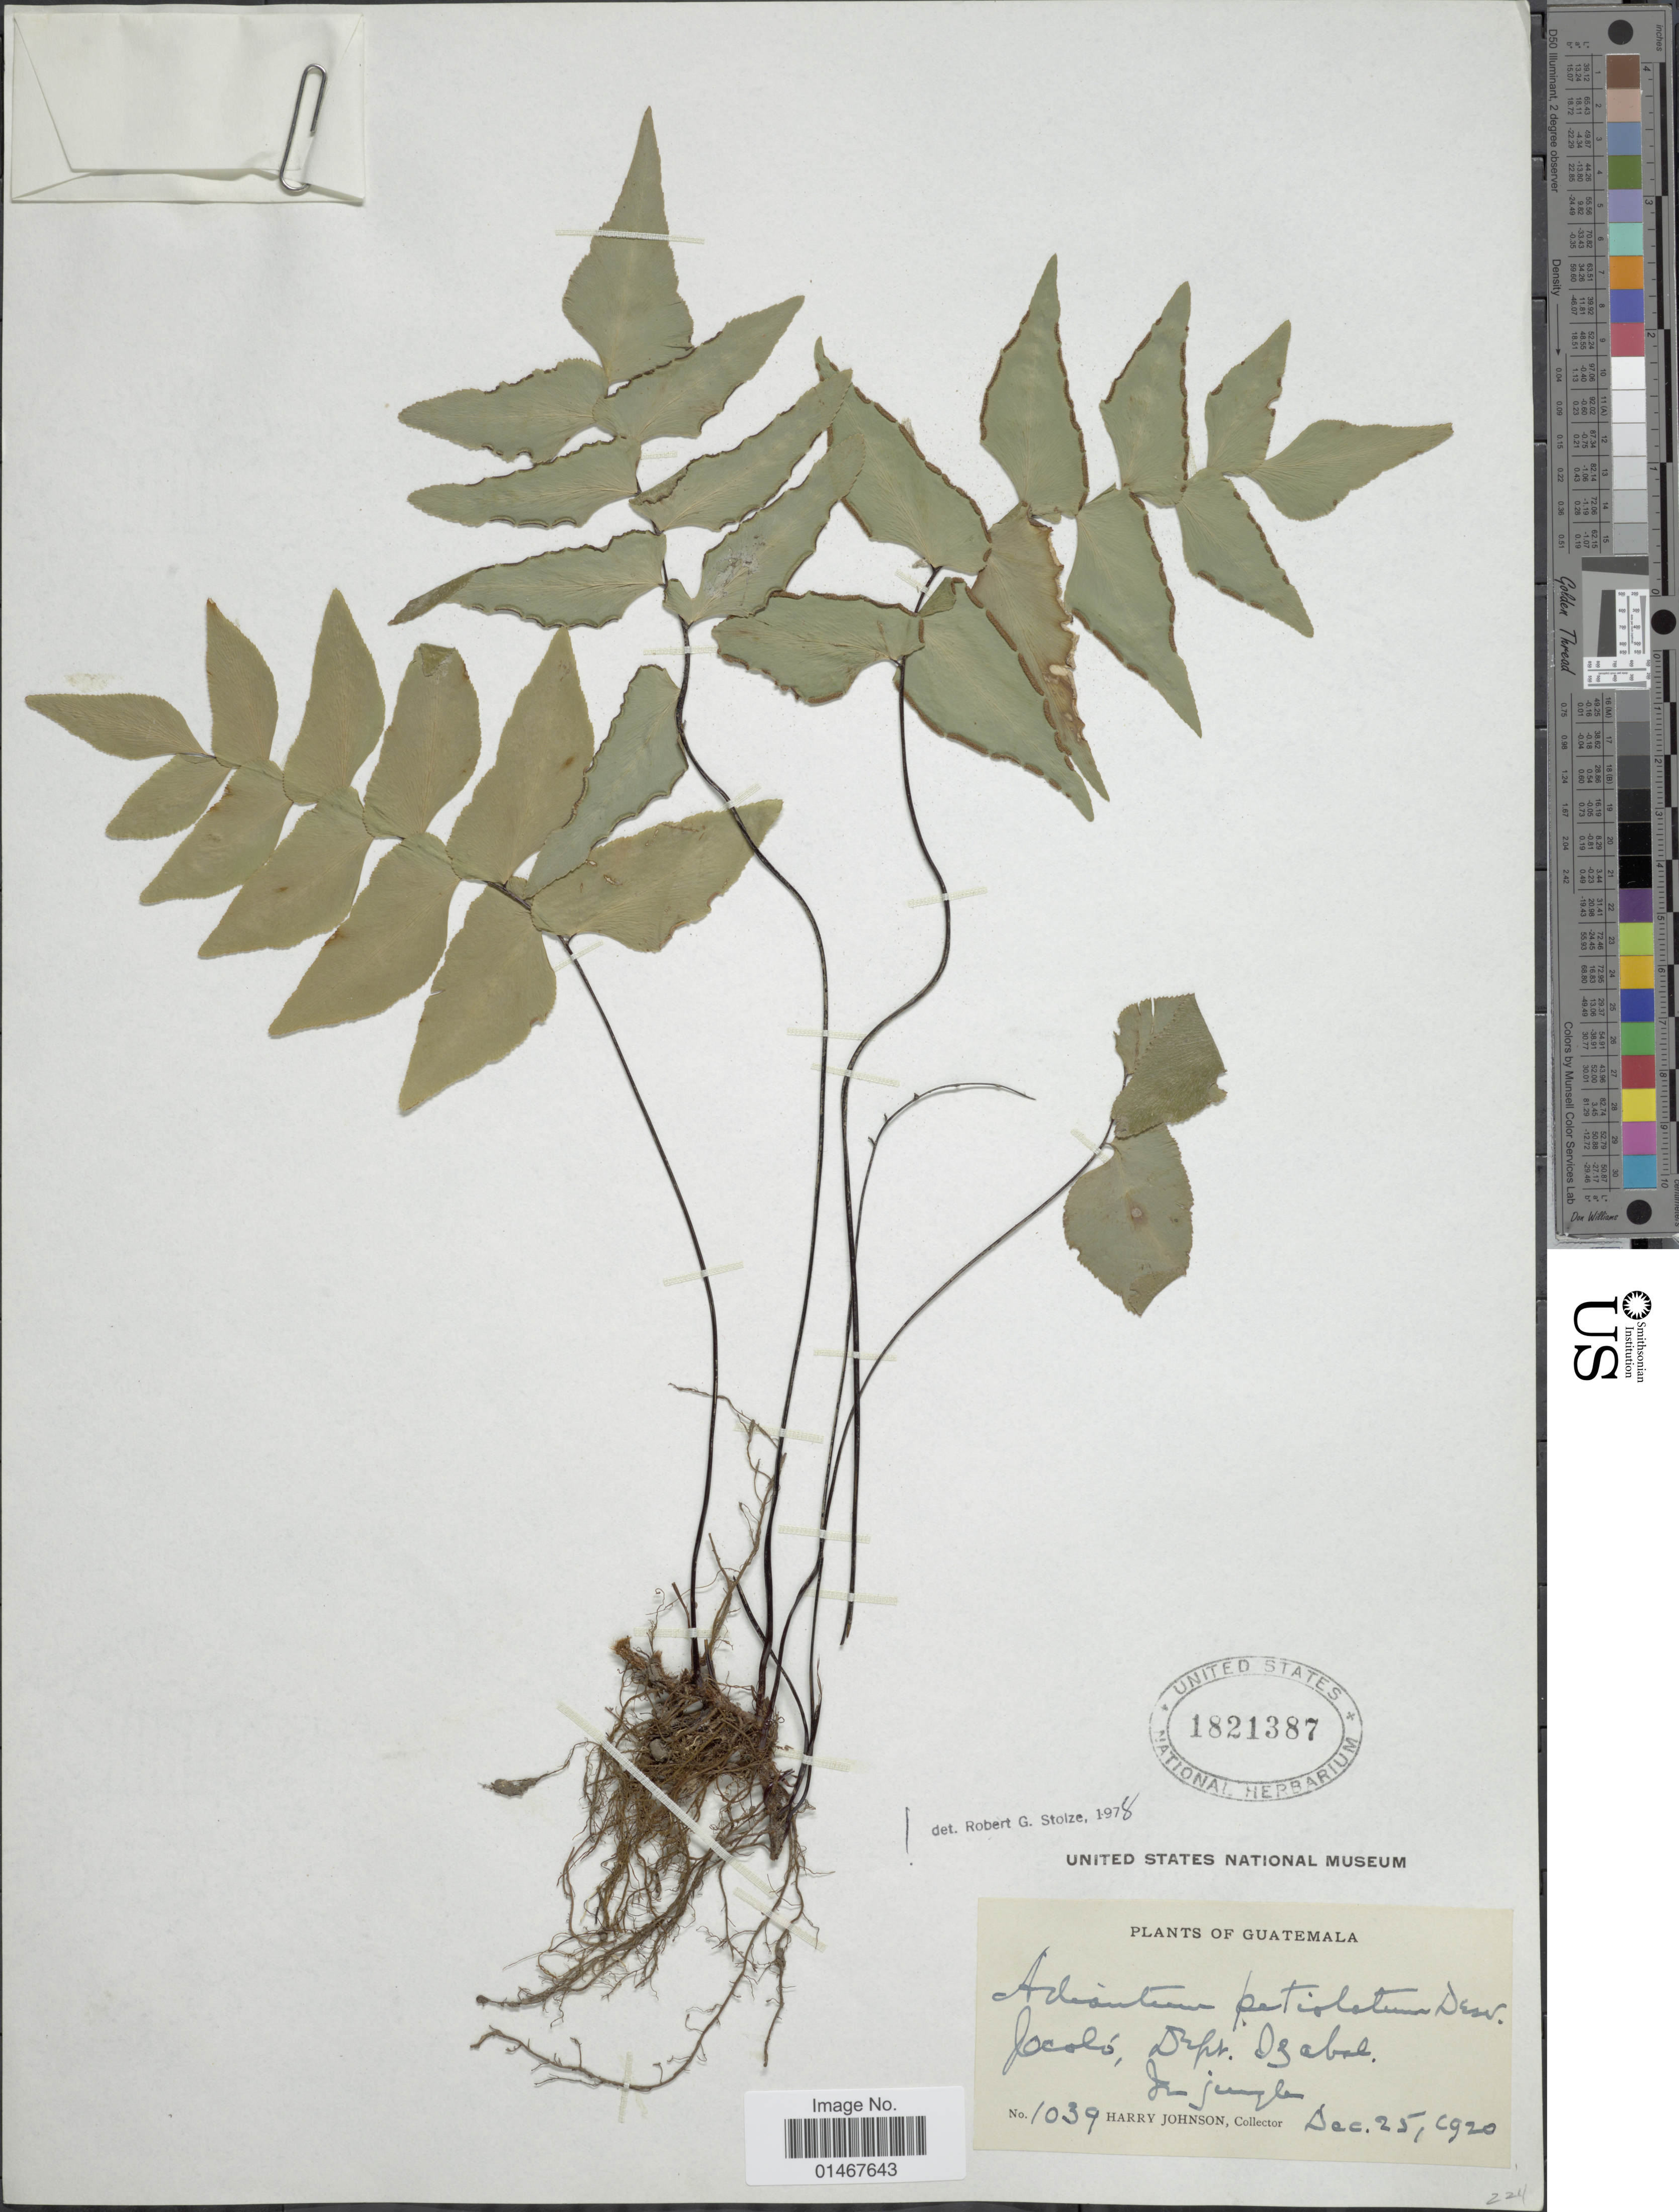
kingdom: Plantae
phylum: Tracheophyta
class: Polypodiopsida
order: Polypodiales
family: Pteridaceae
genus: Adiantum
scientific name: Adiantum petiolatum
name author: Desv.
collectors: H. Johnson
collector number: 1039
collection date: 1920-12-25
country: Guatemala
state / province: Izabal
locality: Jocoló, Dept. Izabal, In jungle.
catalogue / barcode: US 1821387